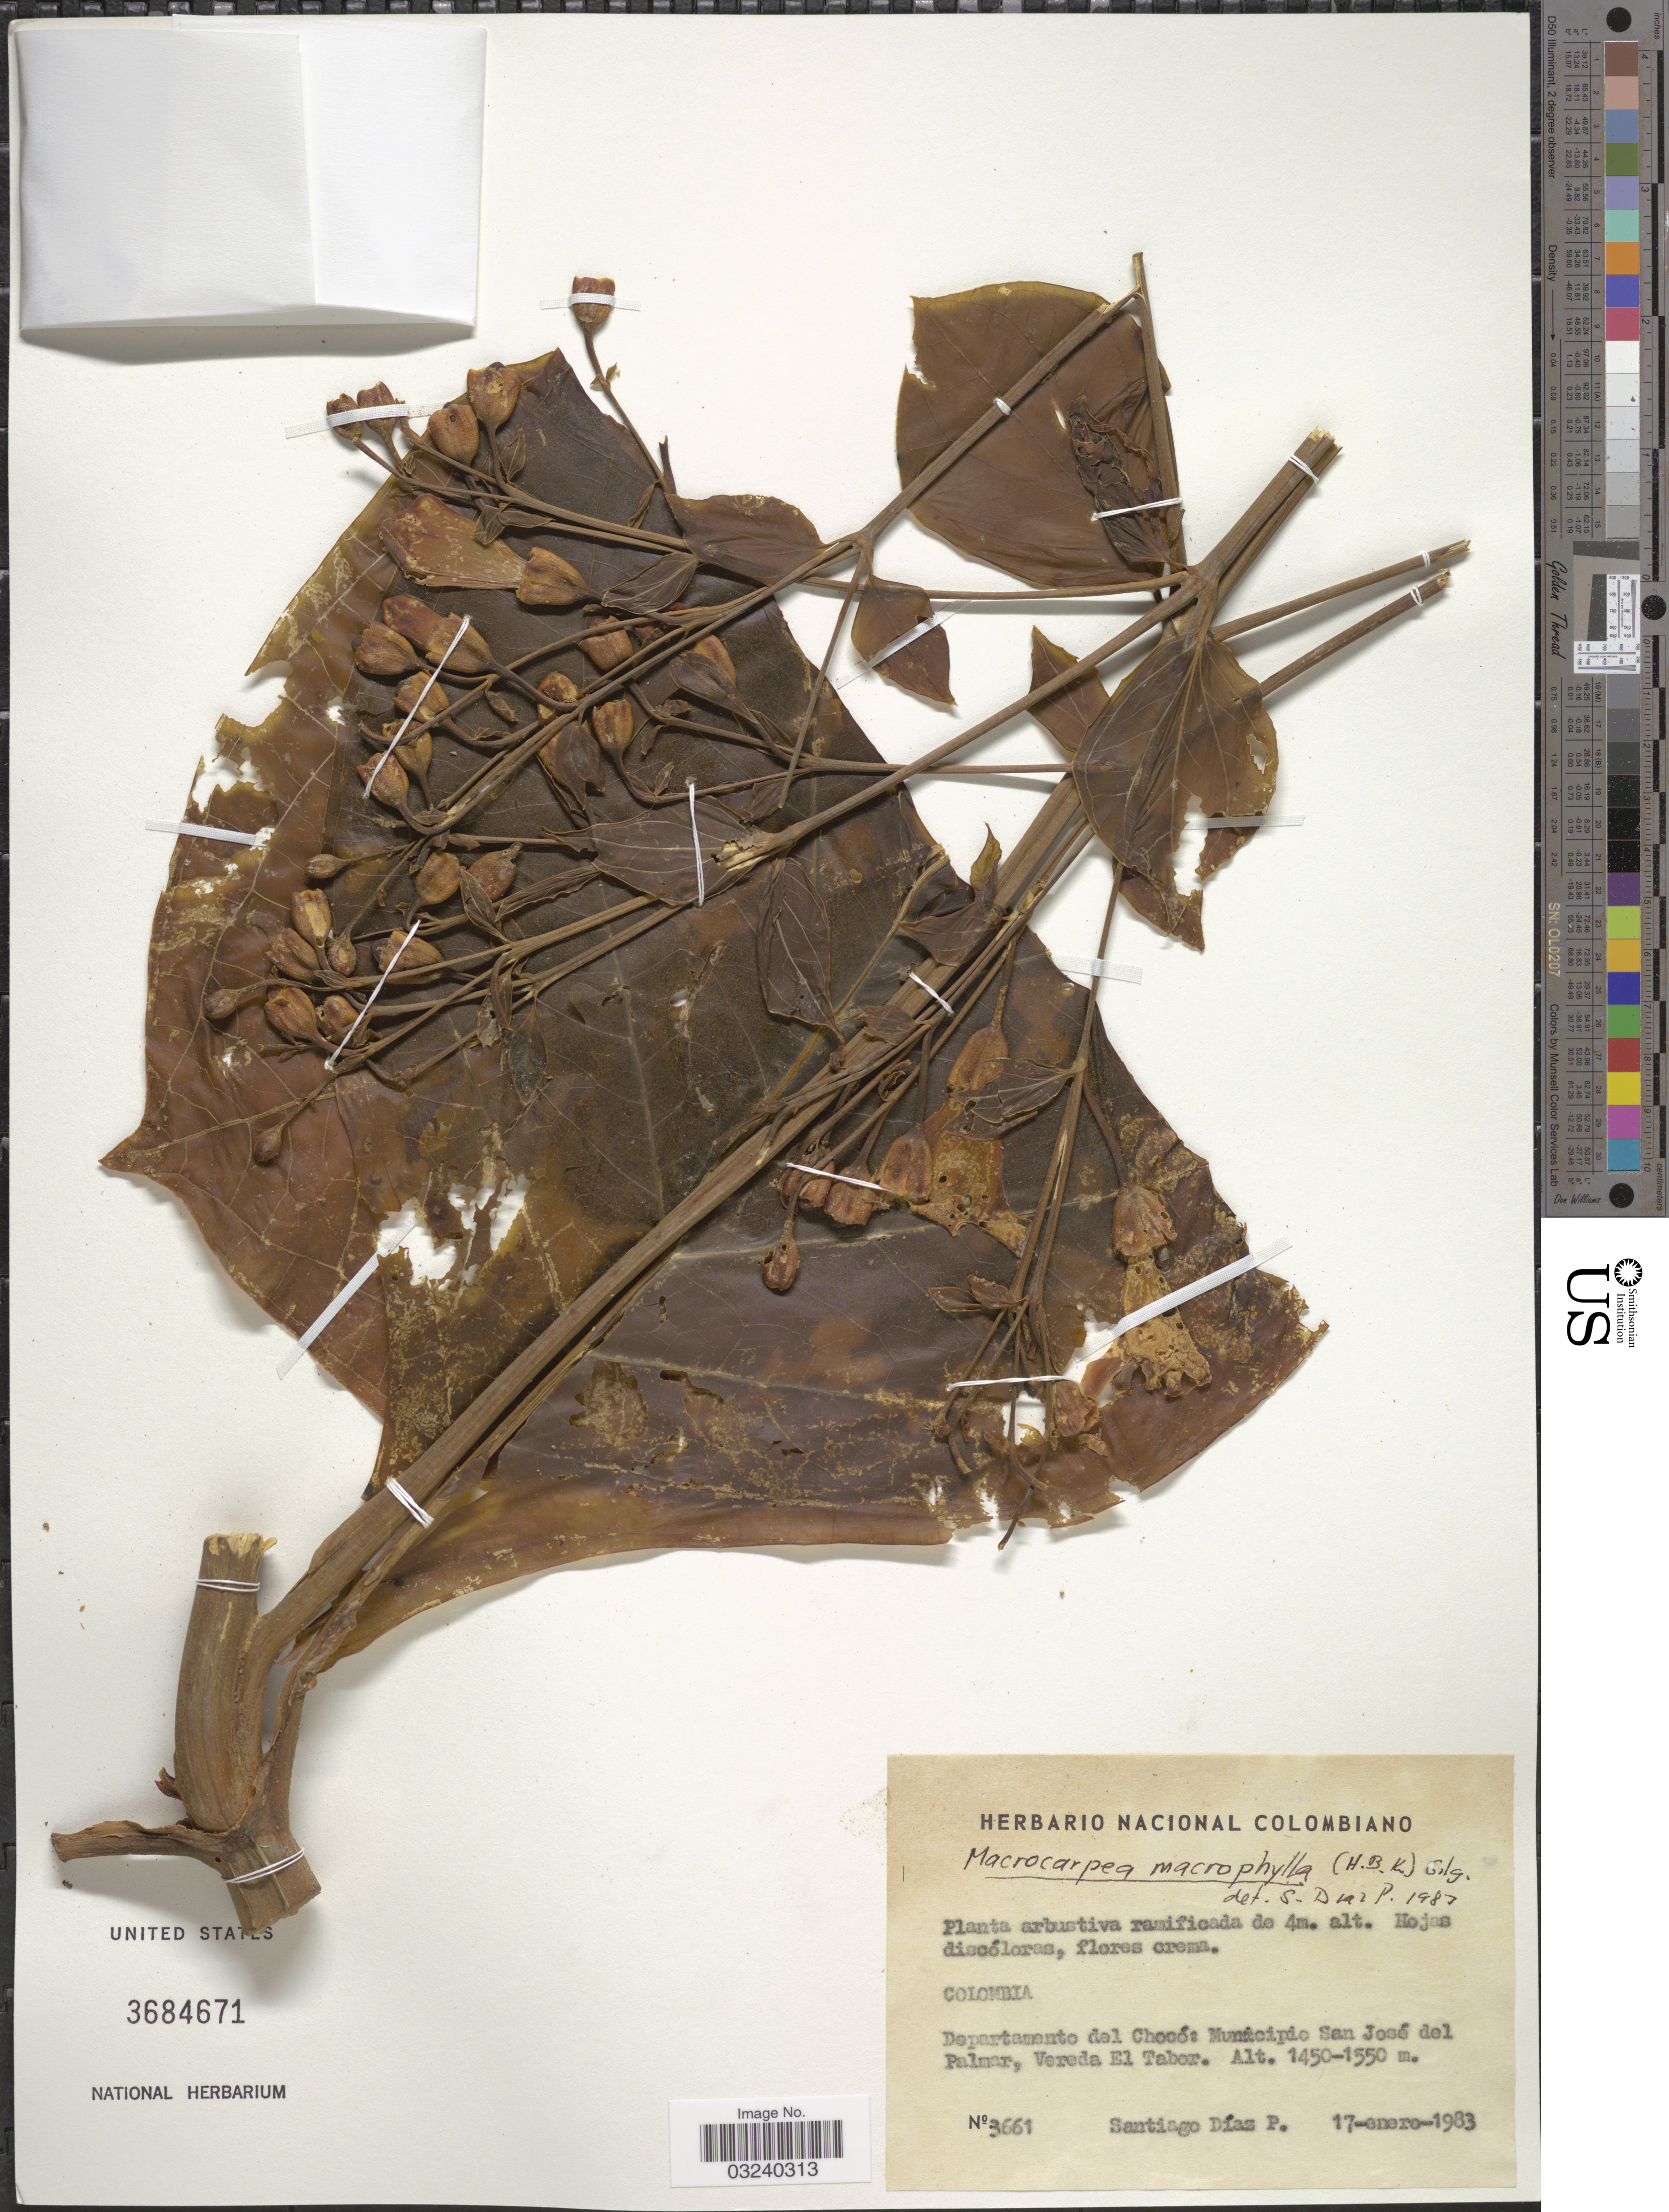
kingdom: Plantae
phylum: Tracheophyta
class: Magnoliopsida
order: Gentianales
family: Gentianaceae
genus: Macrocarpaea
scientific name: Macrocarpaea macrophylla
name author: (Kunth) Gilg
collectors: S. Diaz P.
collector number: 3661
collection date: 1983-01-17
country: Colombia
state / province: Chocó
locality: Departamento del Chocó: Municipio San José del Palmar, Vereda El Tabor.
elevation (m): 1450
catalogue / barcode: US 3684671